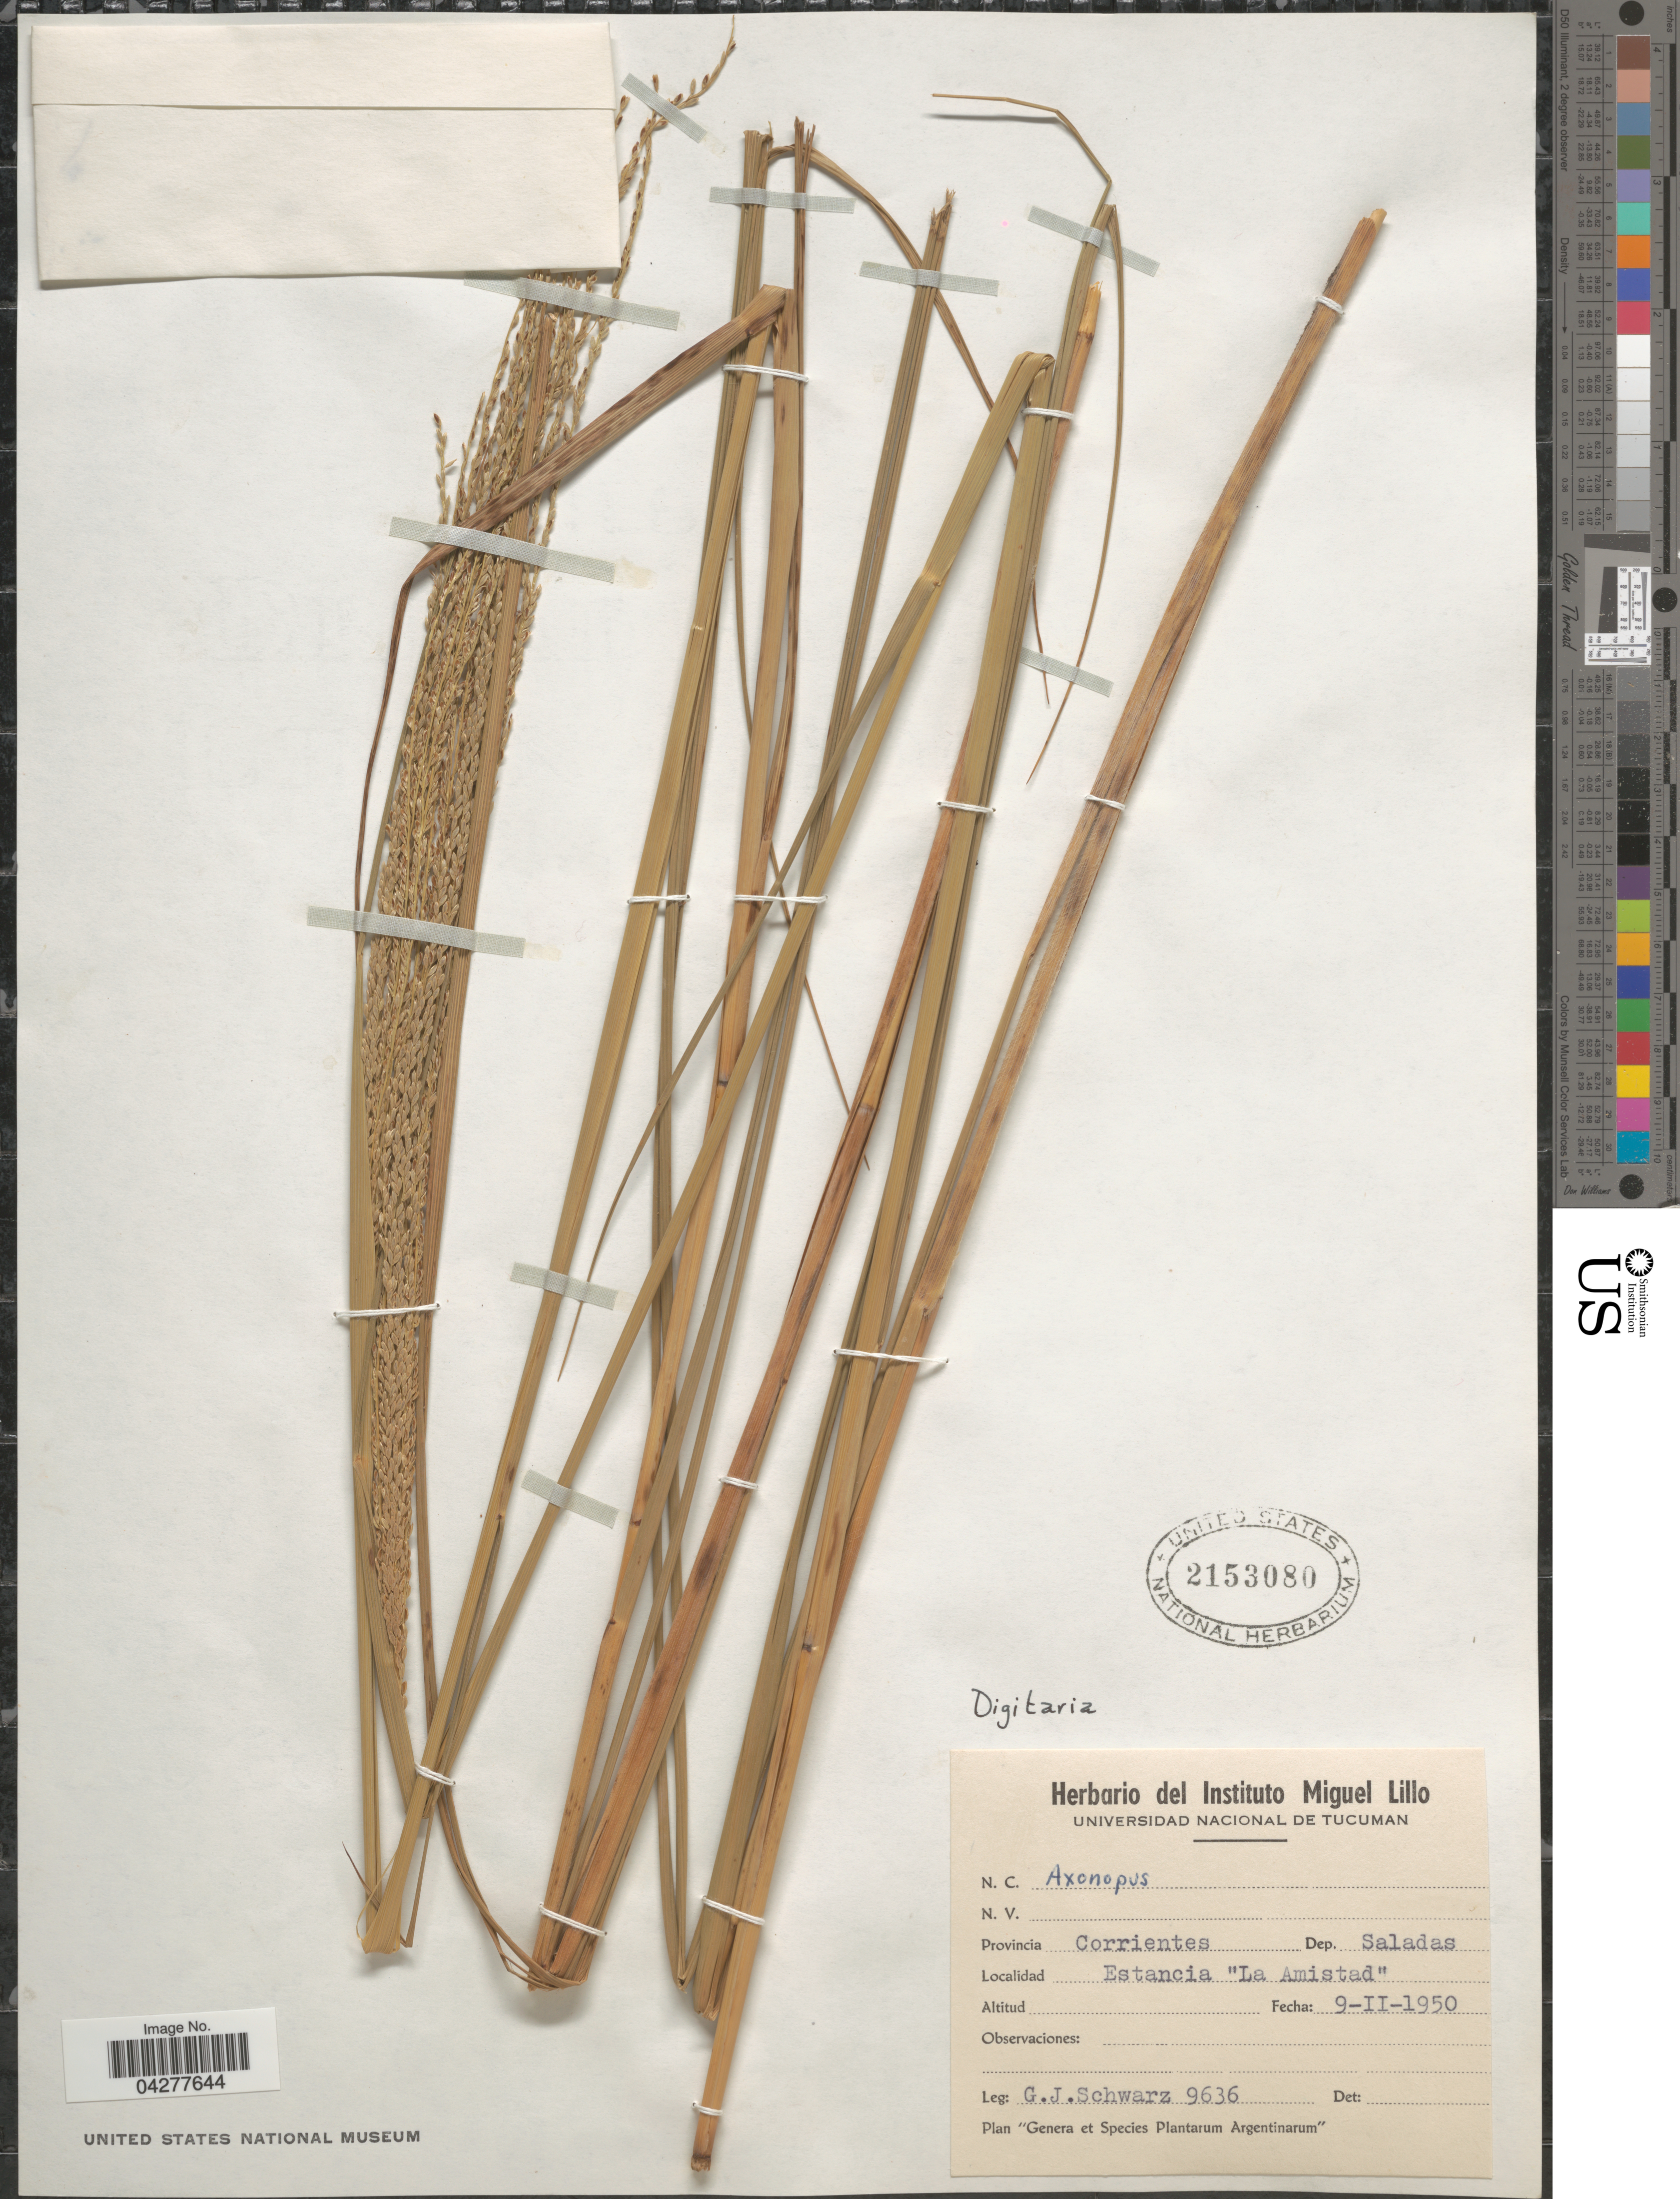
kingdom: Plantae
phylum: Tracheophyta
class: Liliopsida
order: Poales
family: Poaceae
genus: Digitaria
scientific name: Digitaria sp.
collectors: G. J. Schwarz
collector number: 9636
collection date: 1950-02-09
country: Argentina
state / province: Corrientes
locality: Dep. Saladas. Estancia "La Amistad".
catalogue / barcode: US 2153080